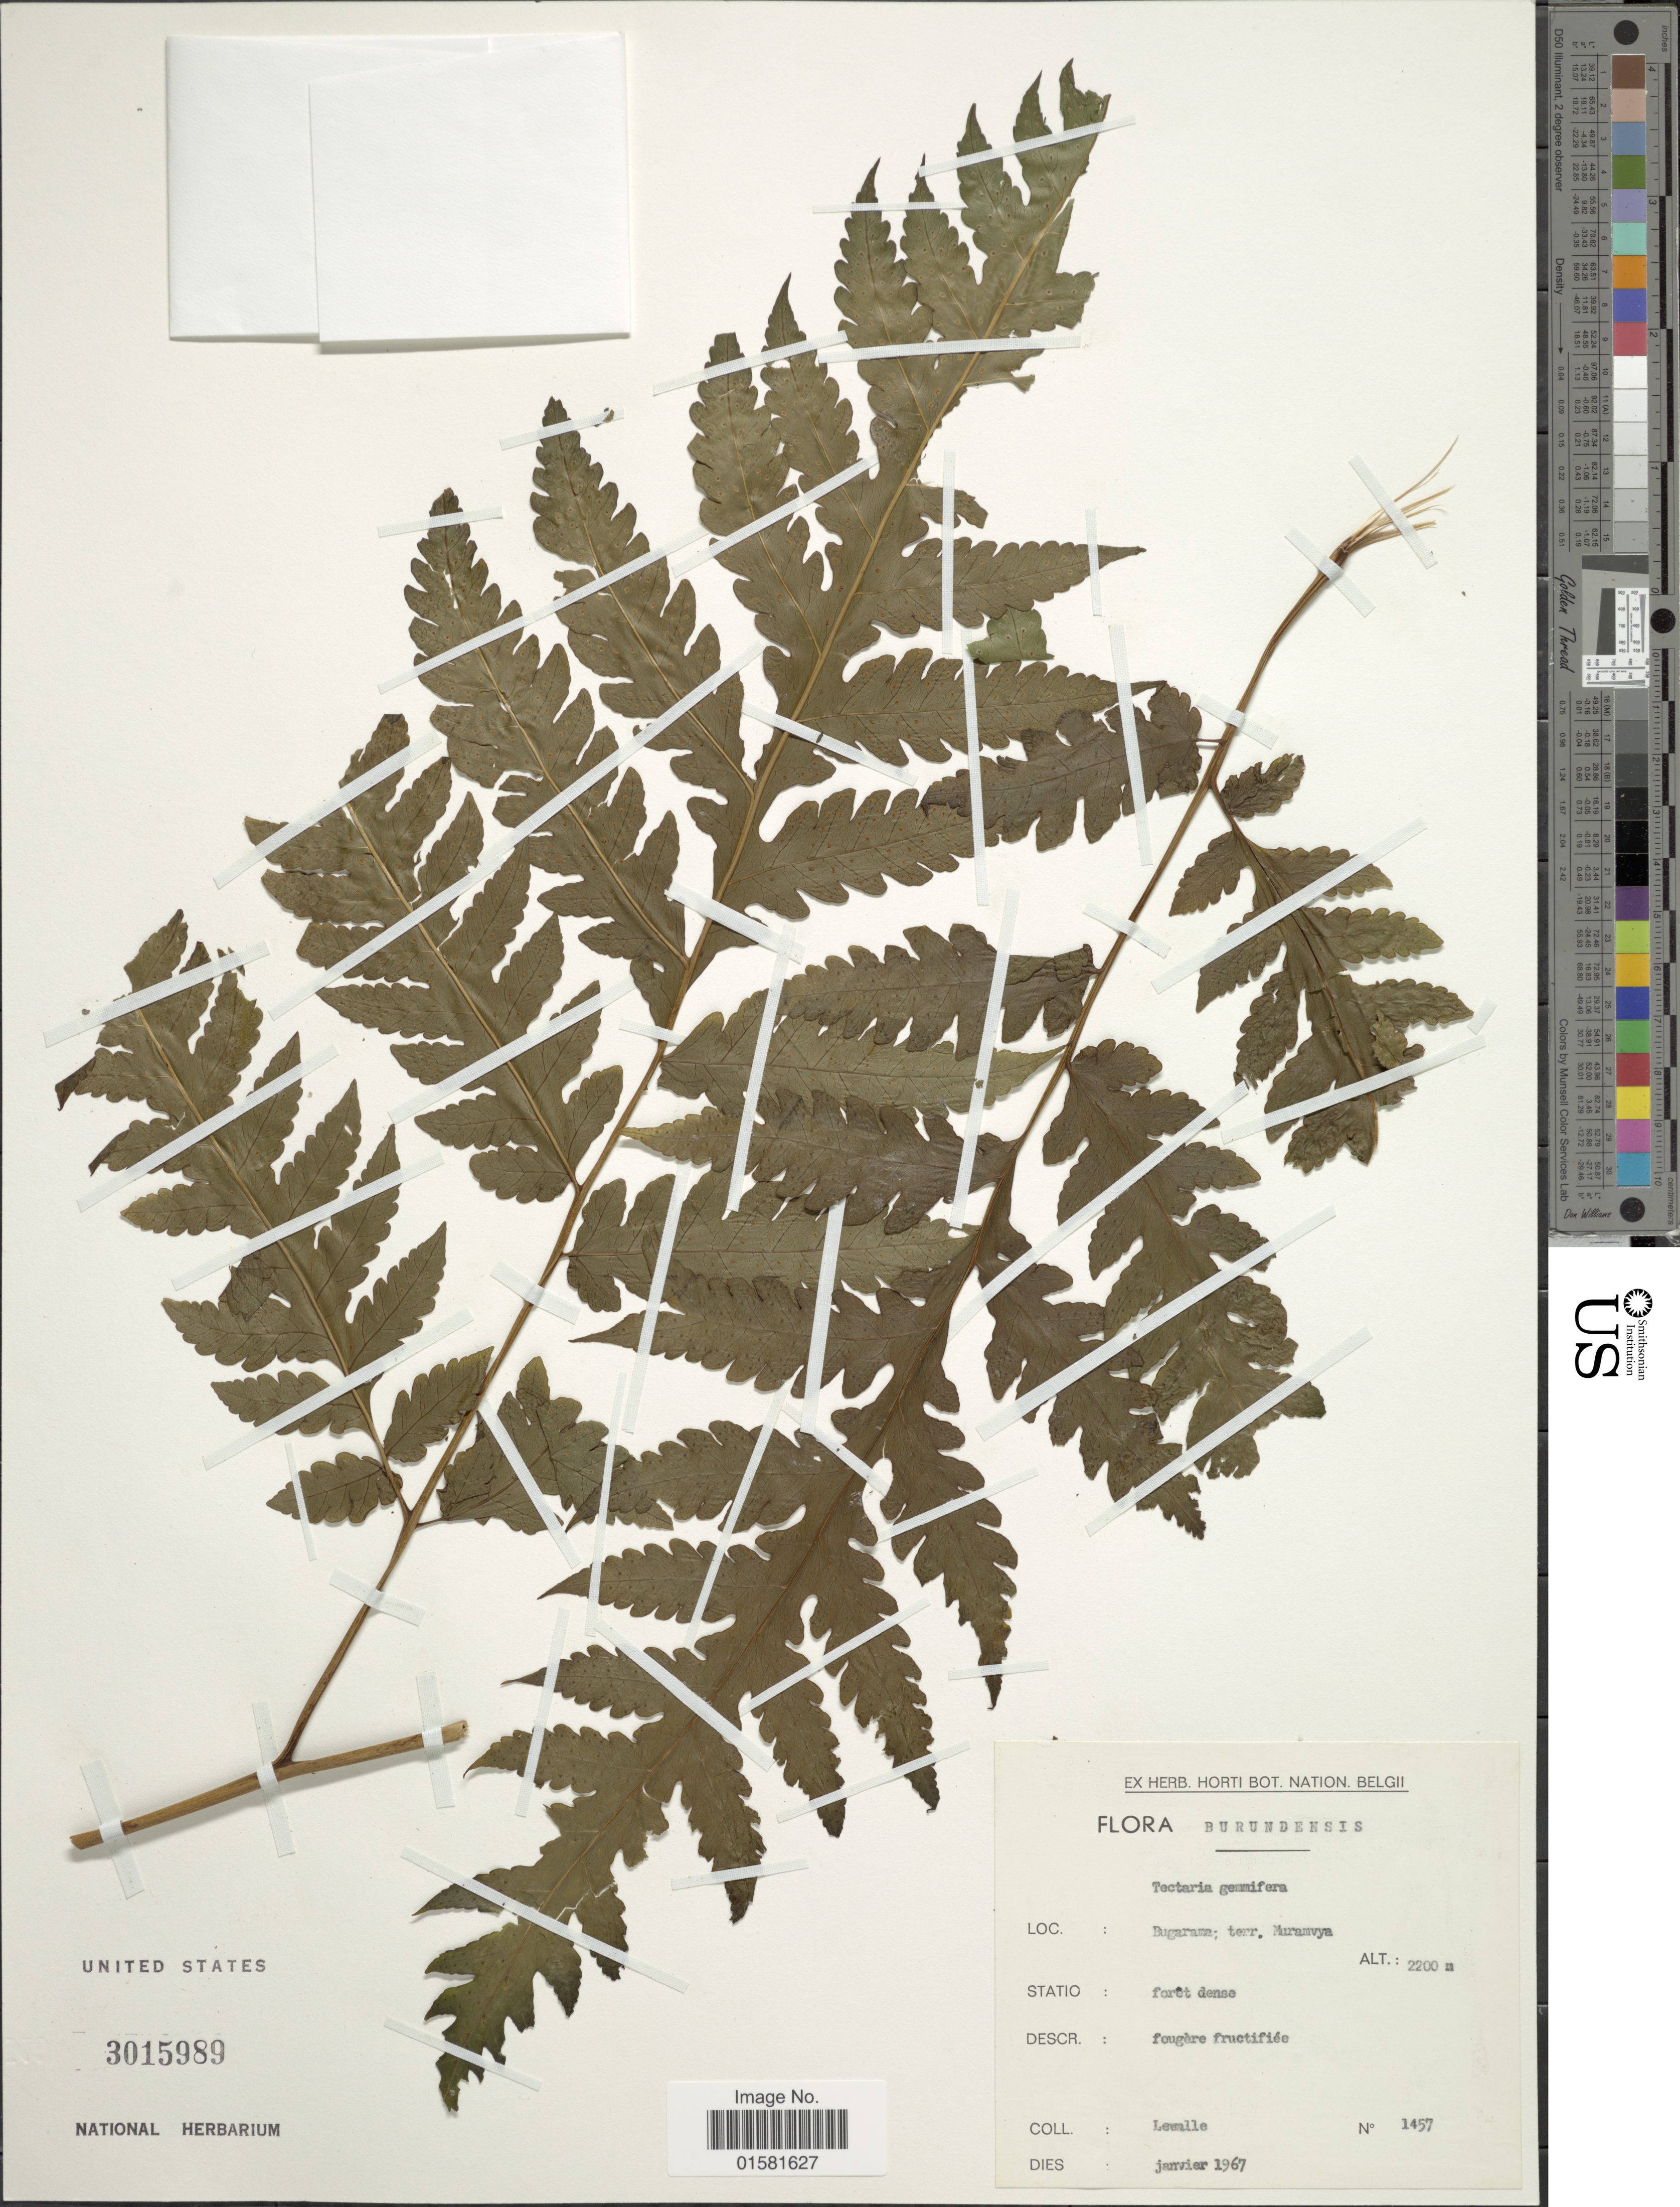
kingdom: Plantae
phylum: Tracheophyta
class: Polypodiopsida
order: Polypodiales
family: Tectariaceae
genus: Tectaria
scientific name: Tectaria gemmifera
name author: (Fée) Alston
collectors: Lewalle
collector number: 1457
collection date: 1967-01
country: Burundi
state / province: Muramvya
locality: Bugarama; terr. Muramvya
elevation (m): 2200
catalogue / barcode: US 3015989